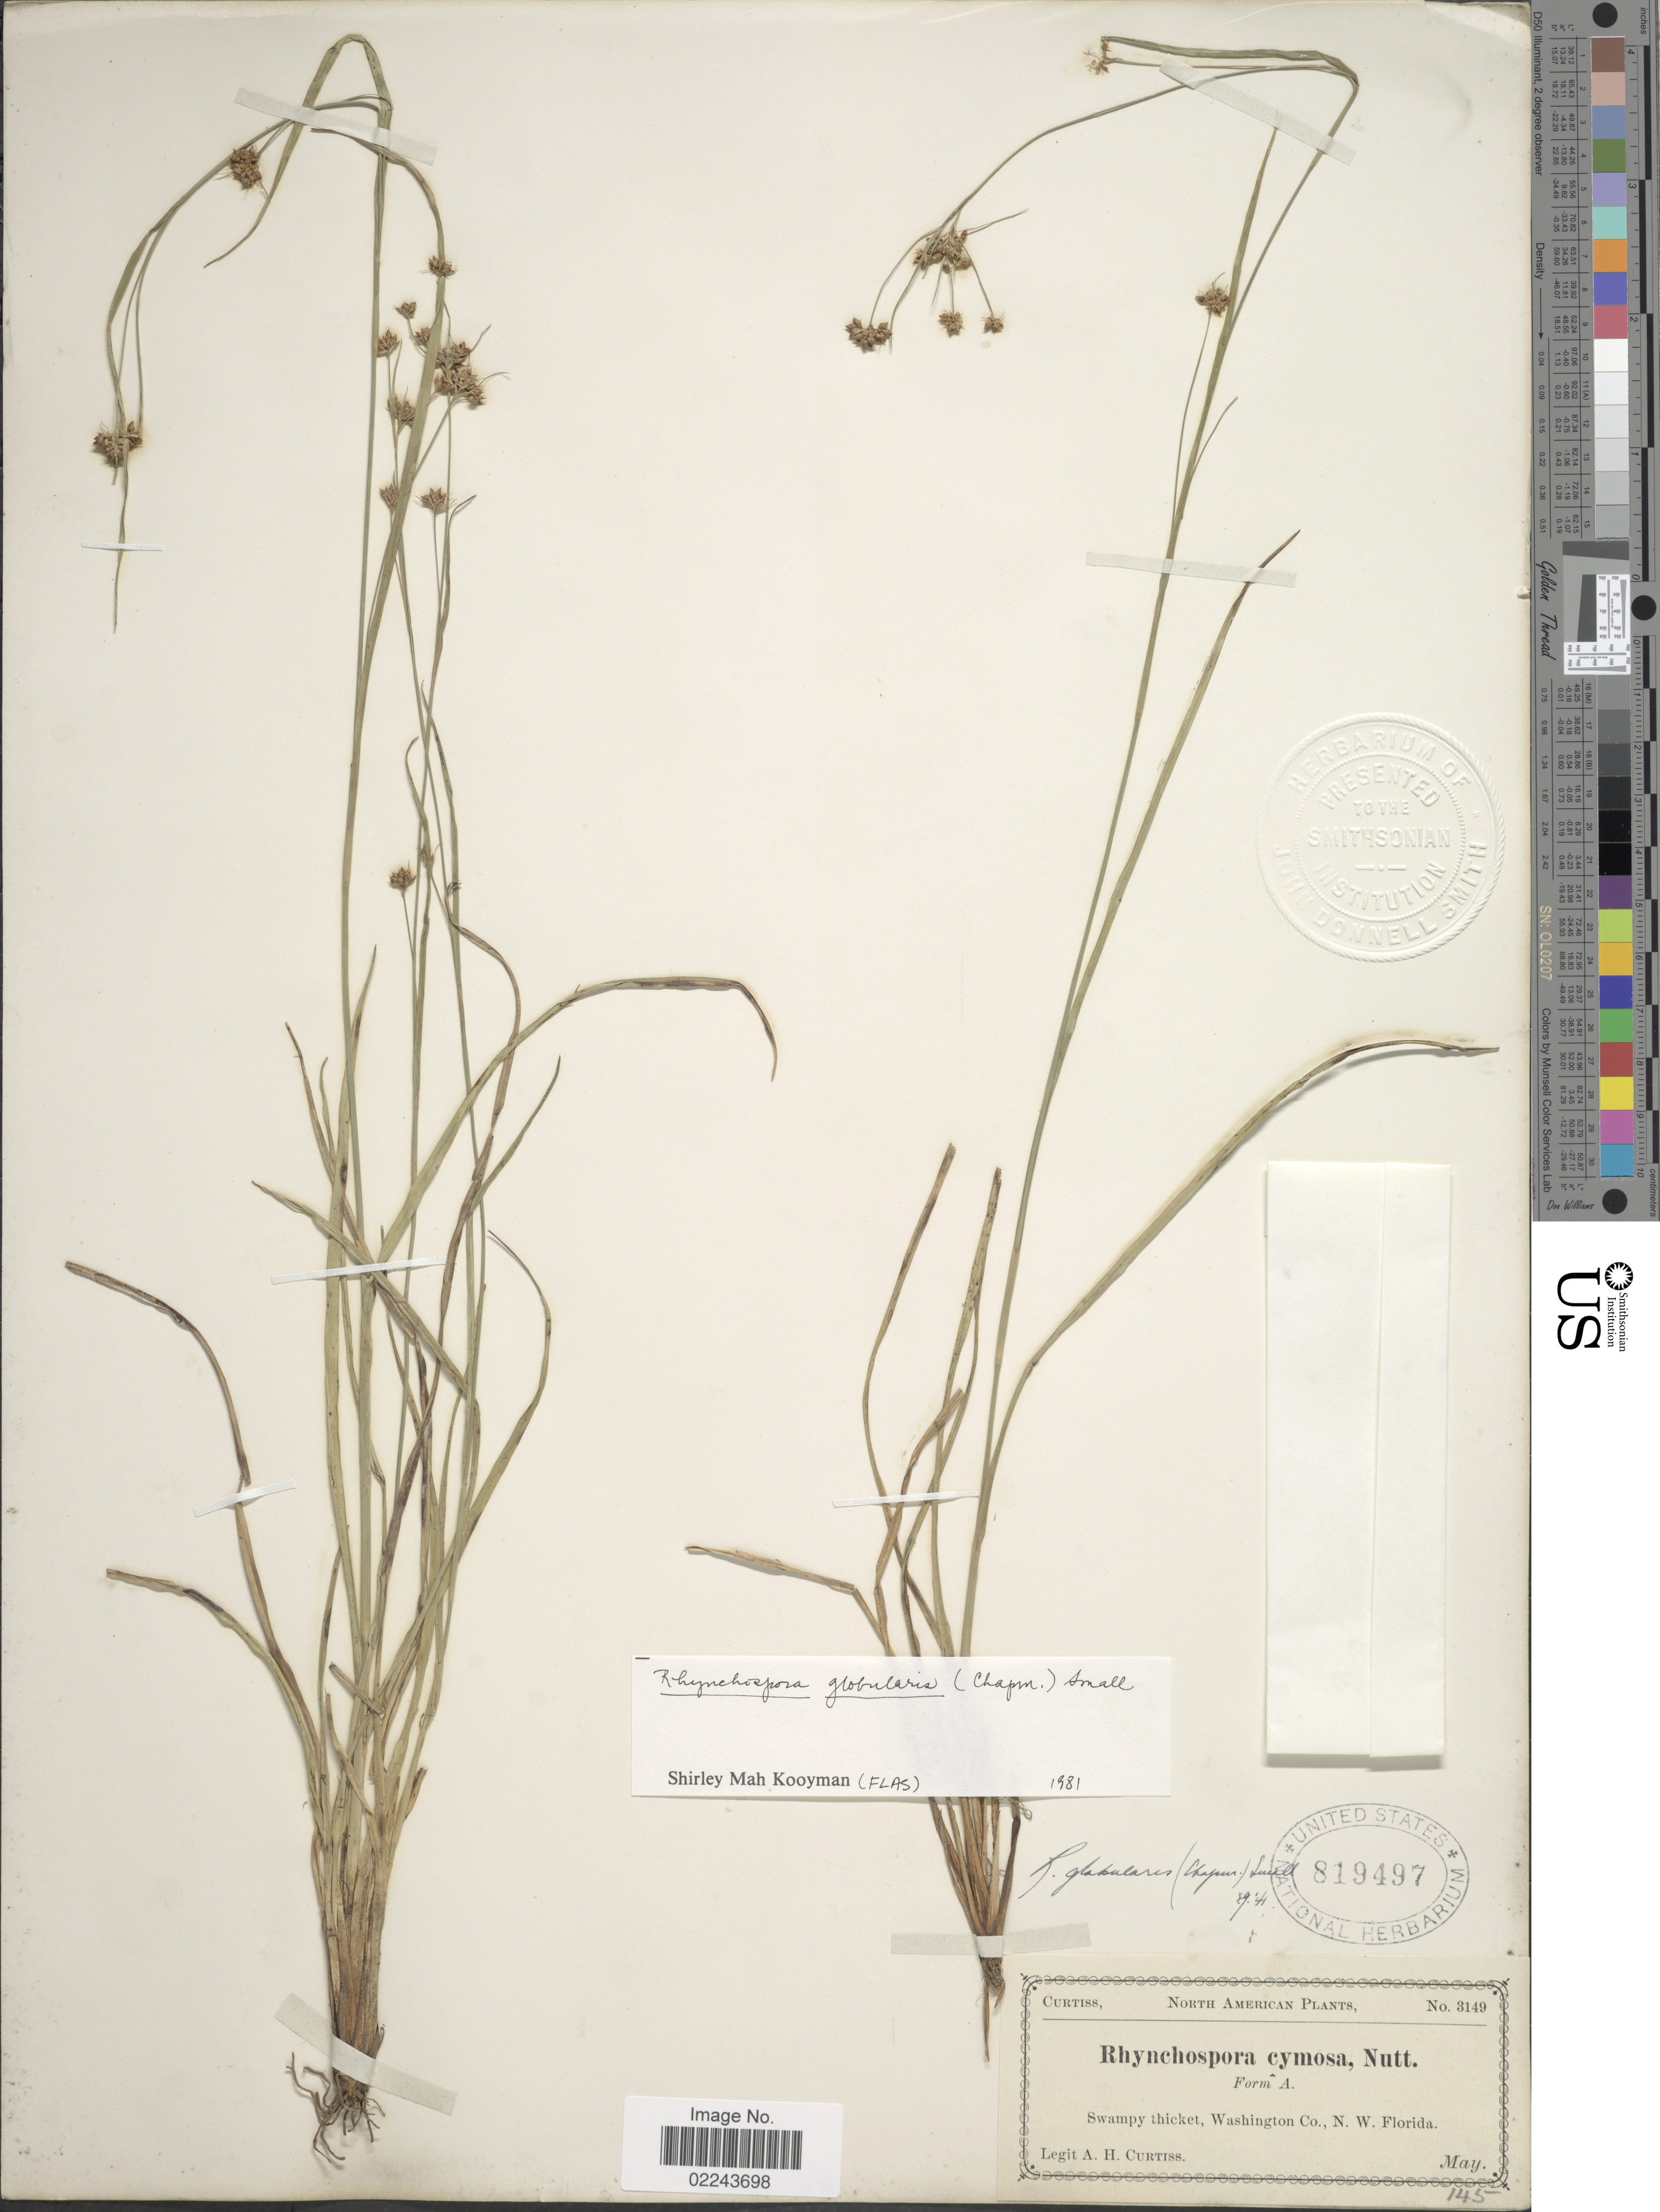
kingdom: Plantae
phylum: Tracheophyta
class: Liliopsida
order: Poales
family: Cyperaceae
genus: Rhynchospora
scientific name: Rhynchospora globularis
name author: (Chapm.) Small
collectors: A. H. Curtiss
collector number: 3149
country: United States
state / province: Florida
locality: Washington Co, N.W. Florida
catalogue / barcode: US 819497